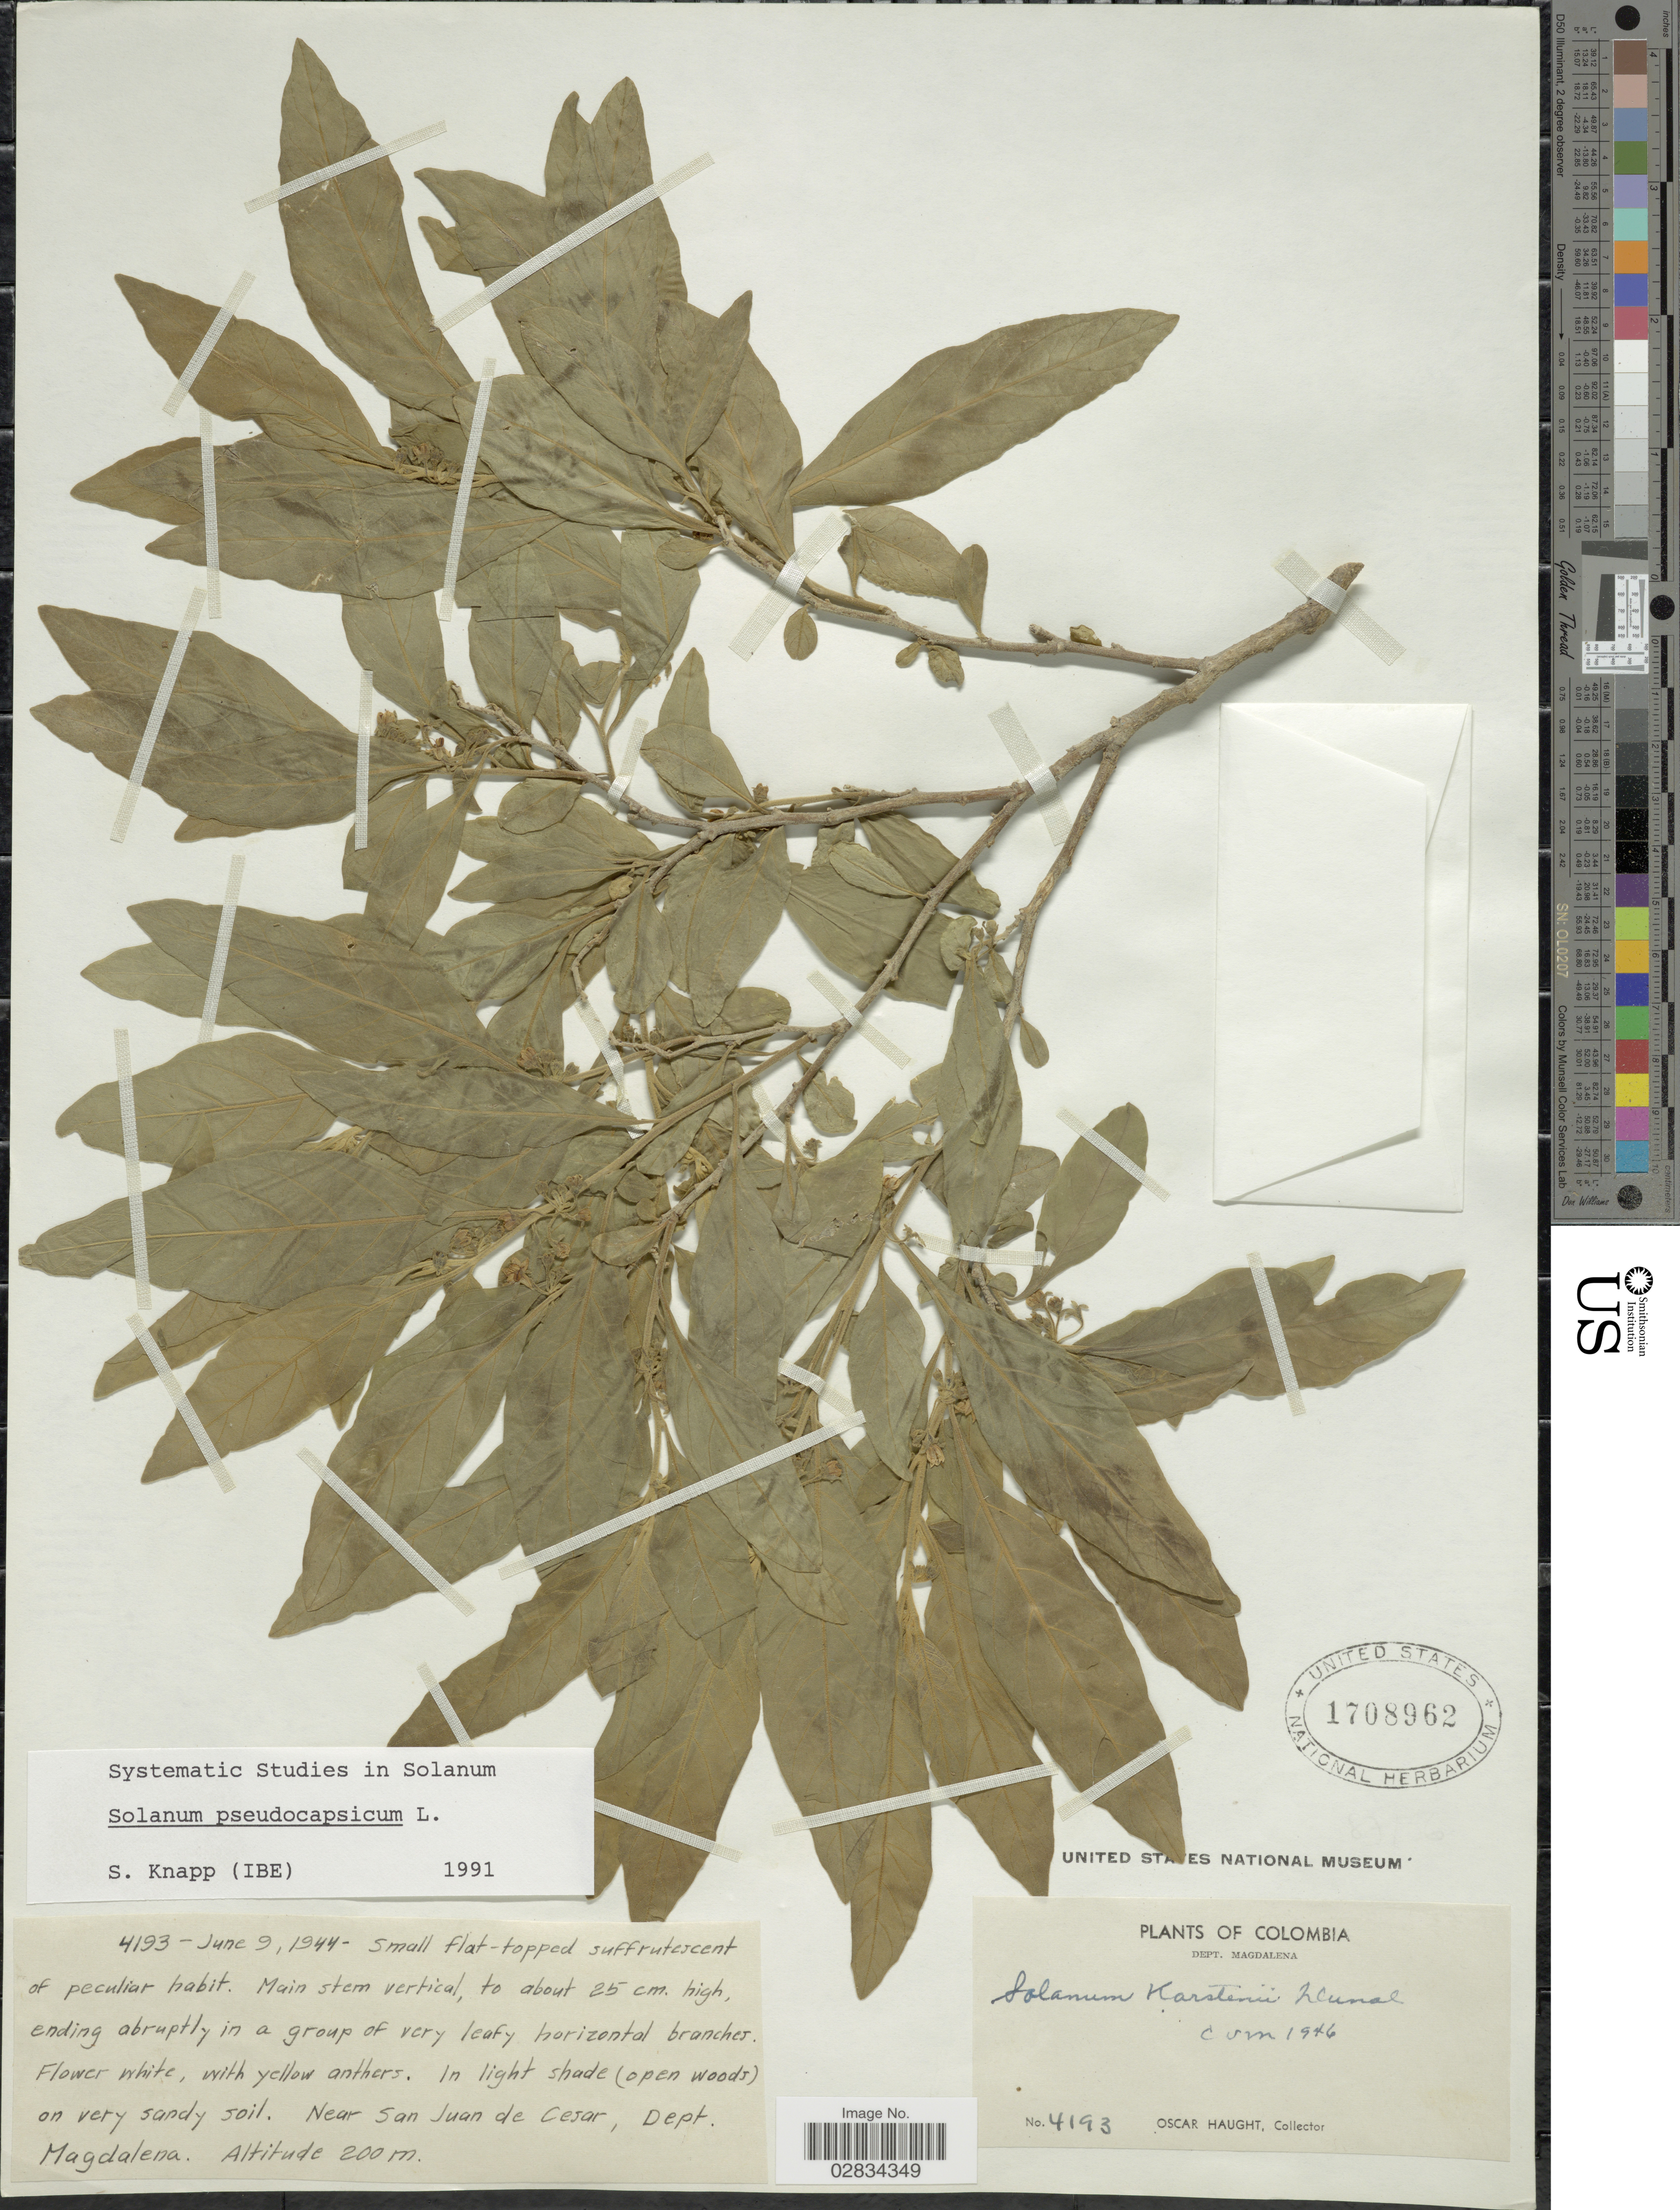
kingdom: Plantae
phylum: Tracheophyta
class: Magnoliopsida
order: Solanales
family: Solanaceae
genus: Solanum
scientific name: Solanum pseudocapsicum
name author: L.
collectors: O. L. Haught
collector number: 4193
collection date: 1944-06-09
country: Colombia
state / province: Magdalena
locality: Near San Juan de Cesar, Dept. Magdalena.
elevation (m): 200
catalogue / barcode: US 1708962